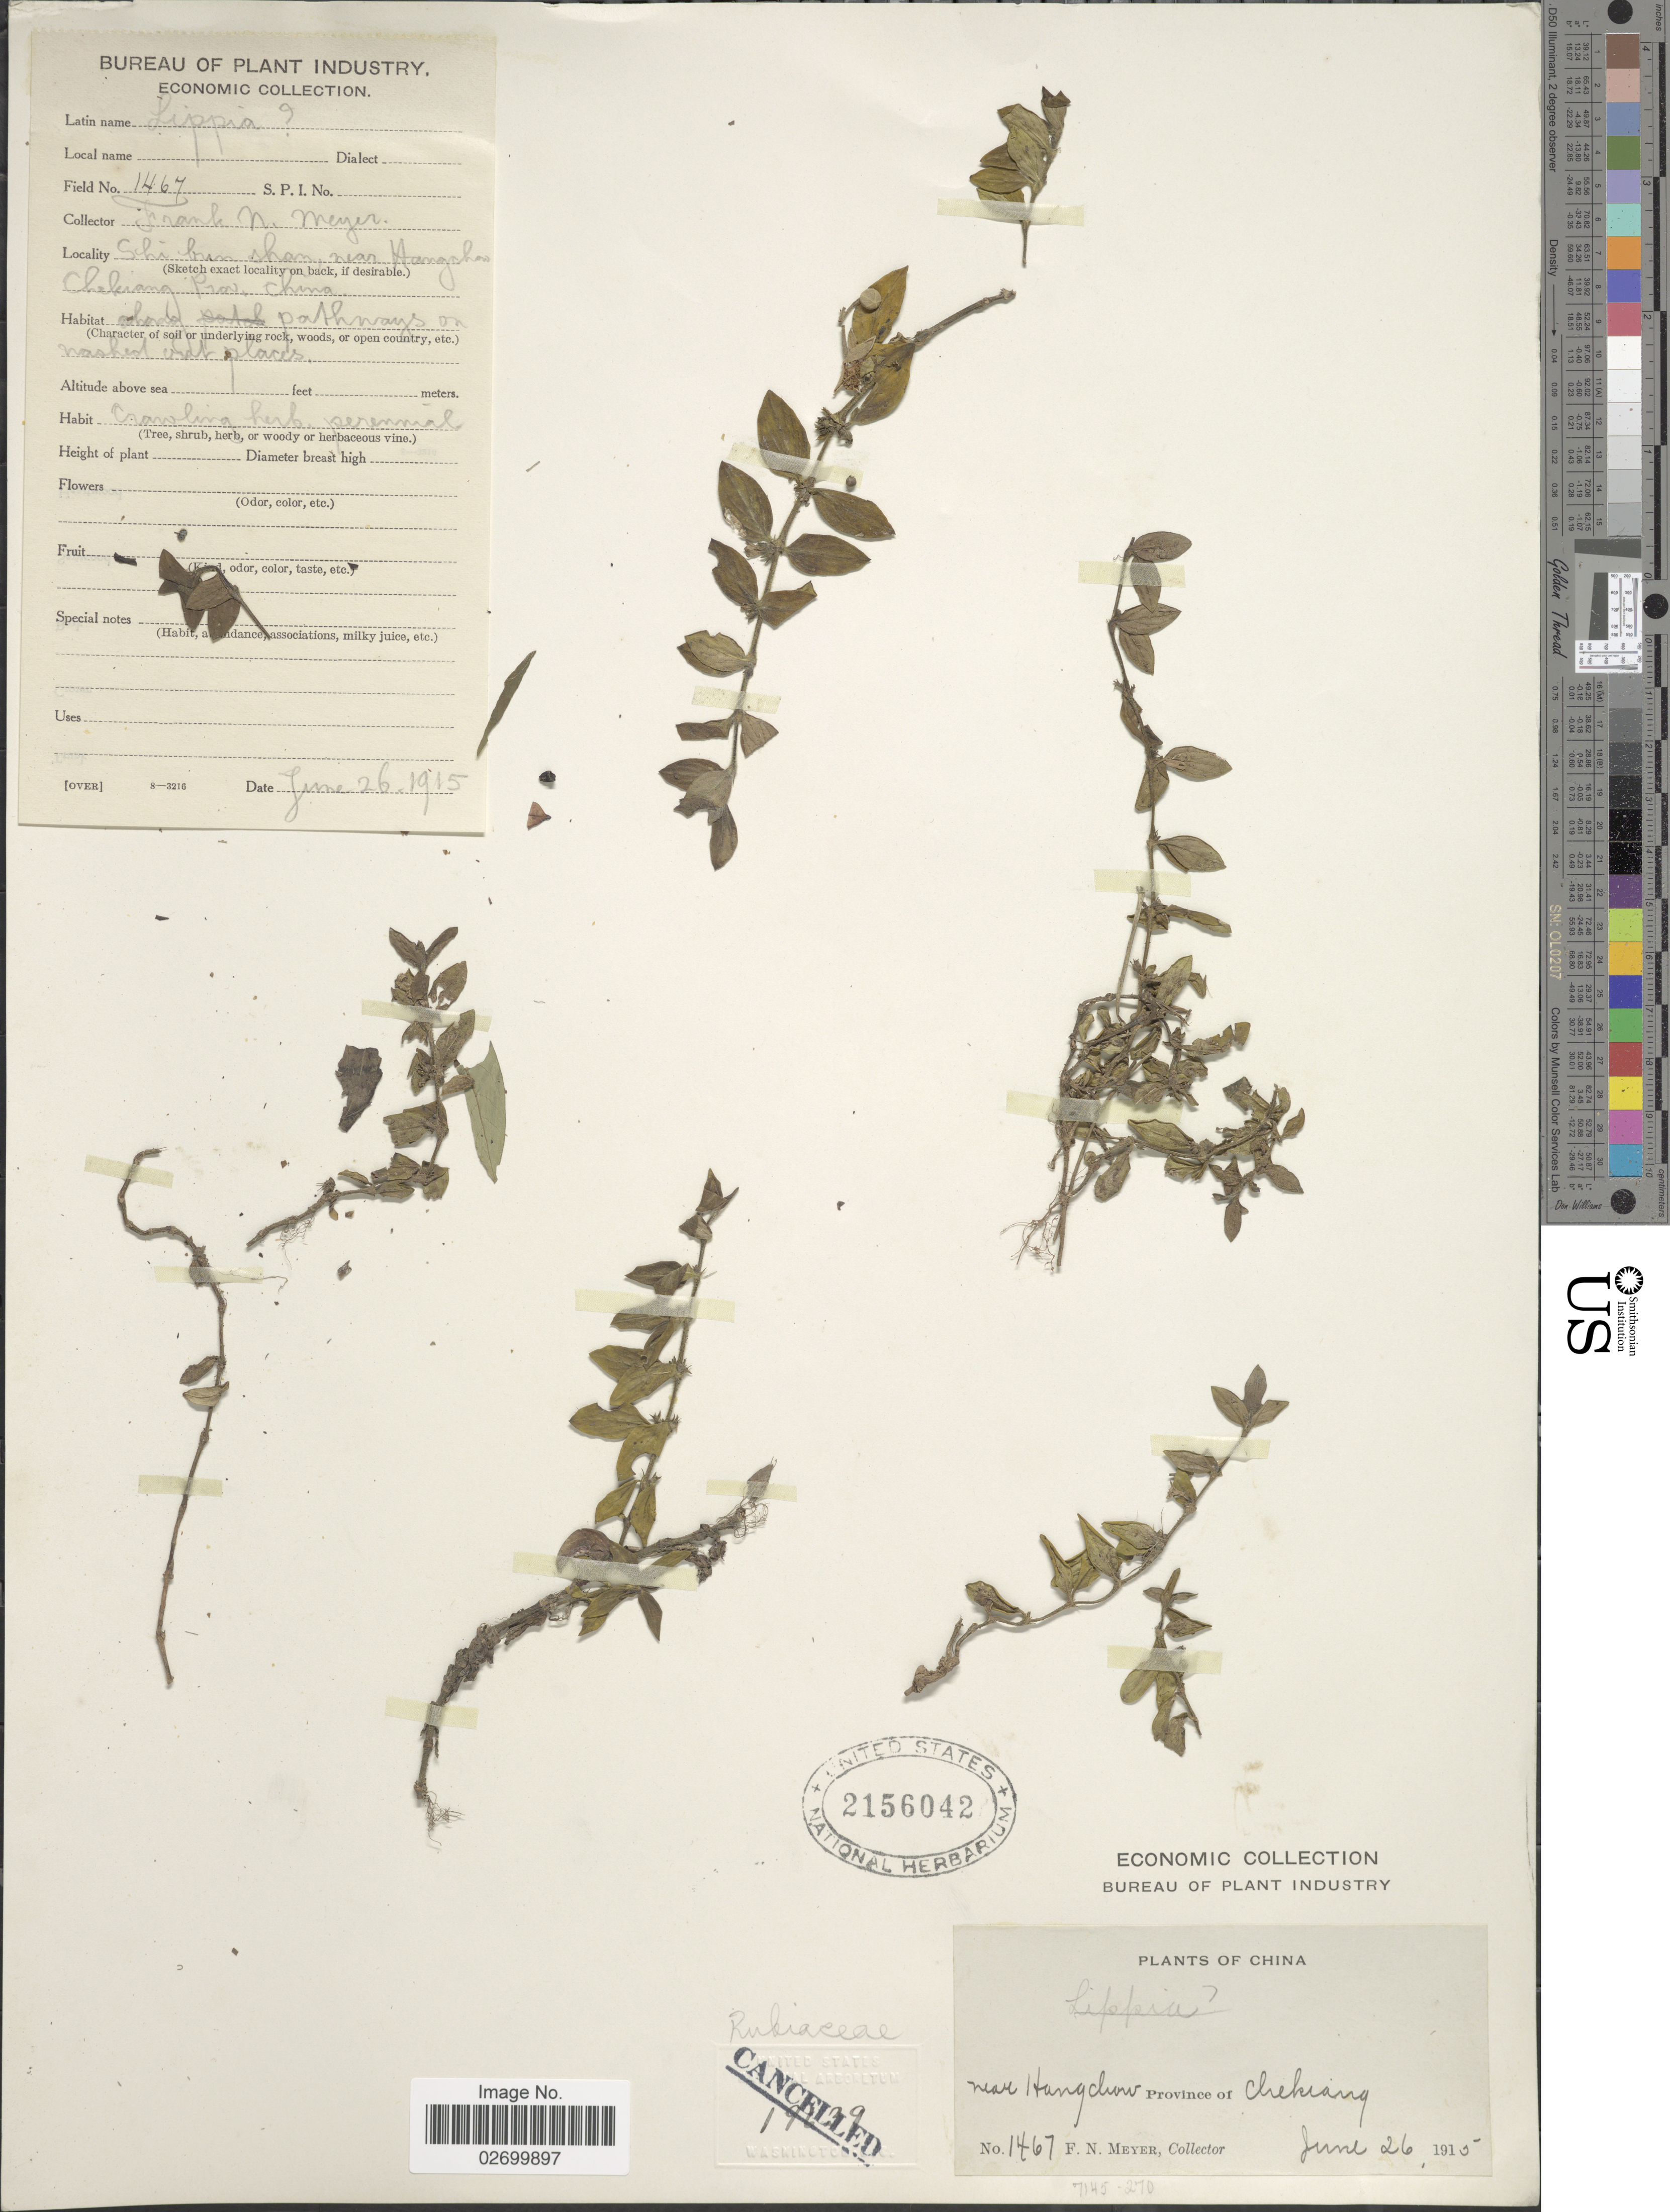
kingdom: Plantae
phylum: Tracheophyta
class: Magnoliopsida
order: Gentianales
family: Rubiaceae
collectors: F. N. Meyer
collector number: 1467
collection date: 1915-06-26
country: China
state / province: Zhejiang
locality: Shi bun shan near Hangchow Chekiang Prov.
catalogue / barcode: US 2156042